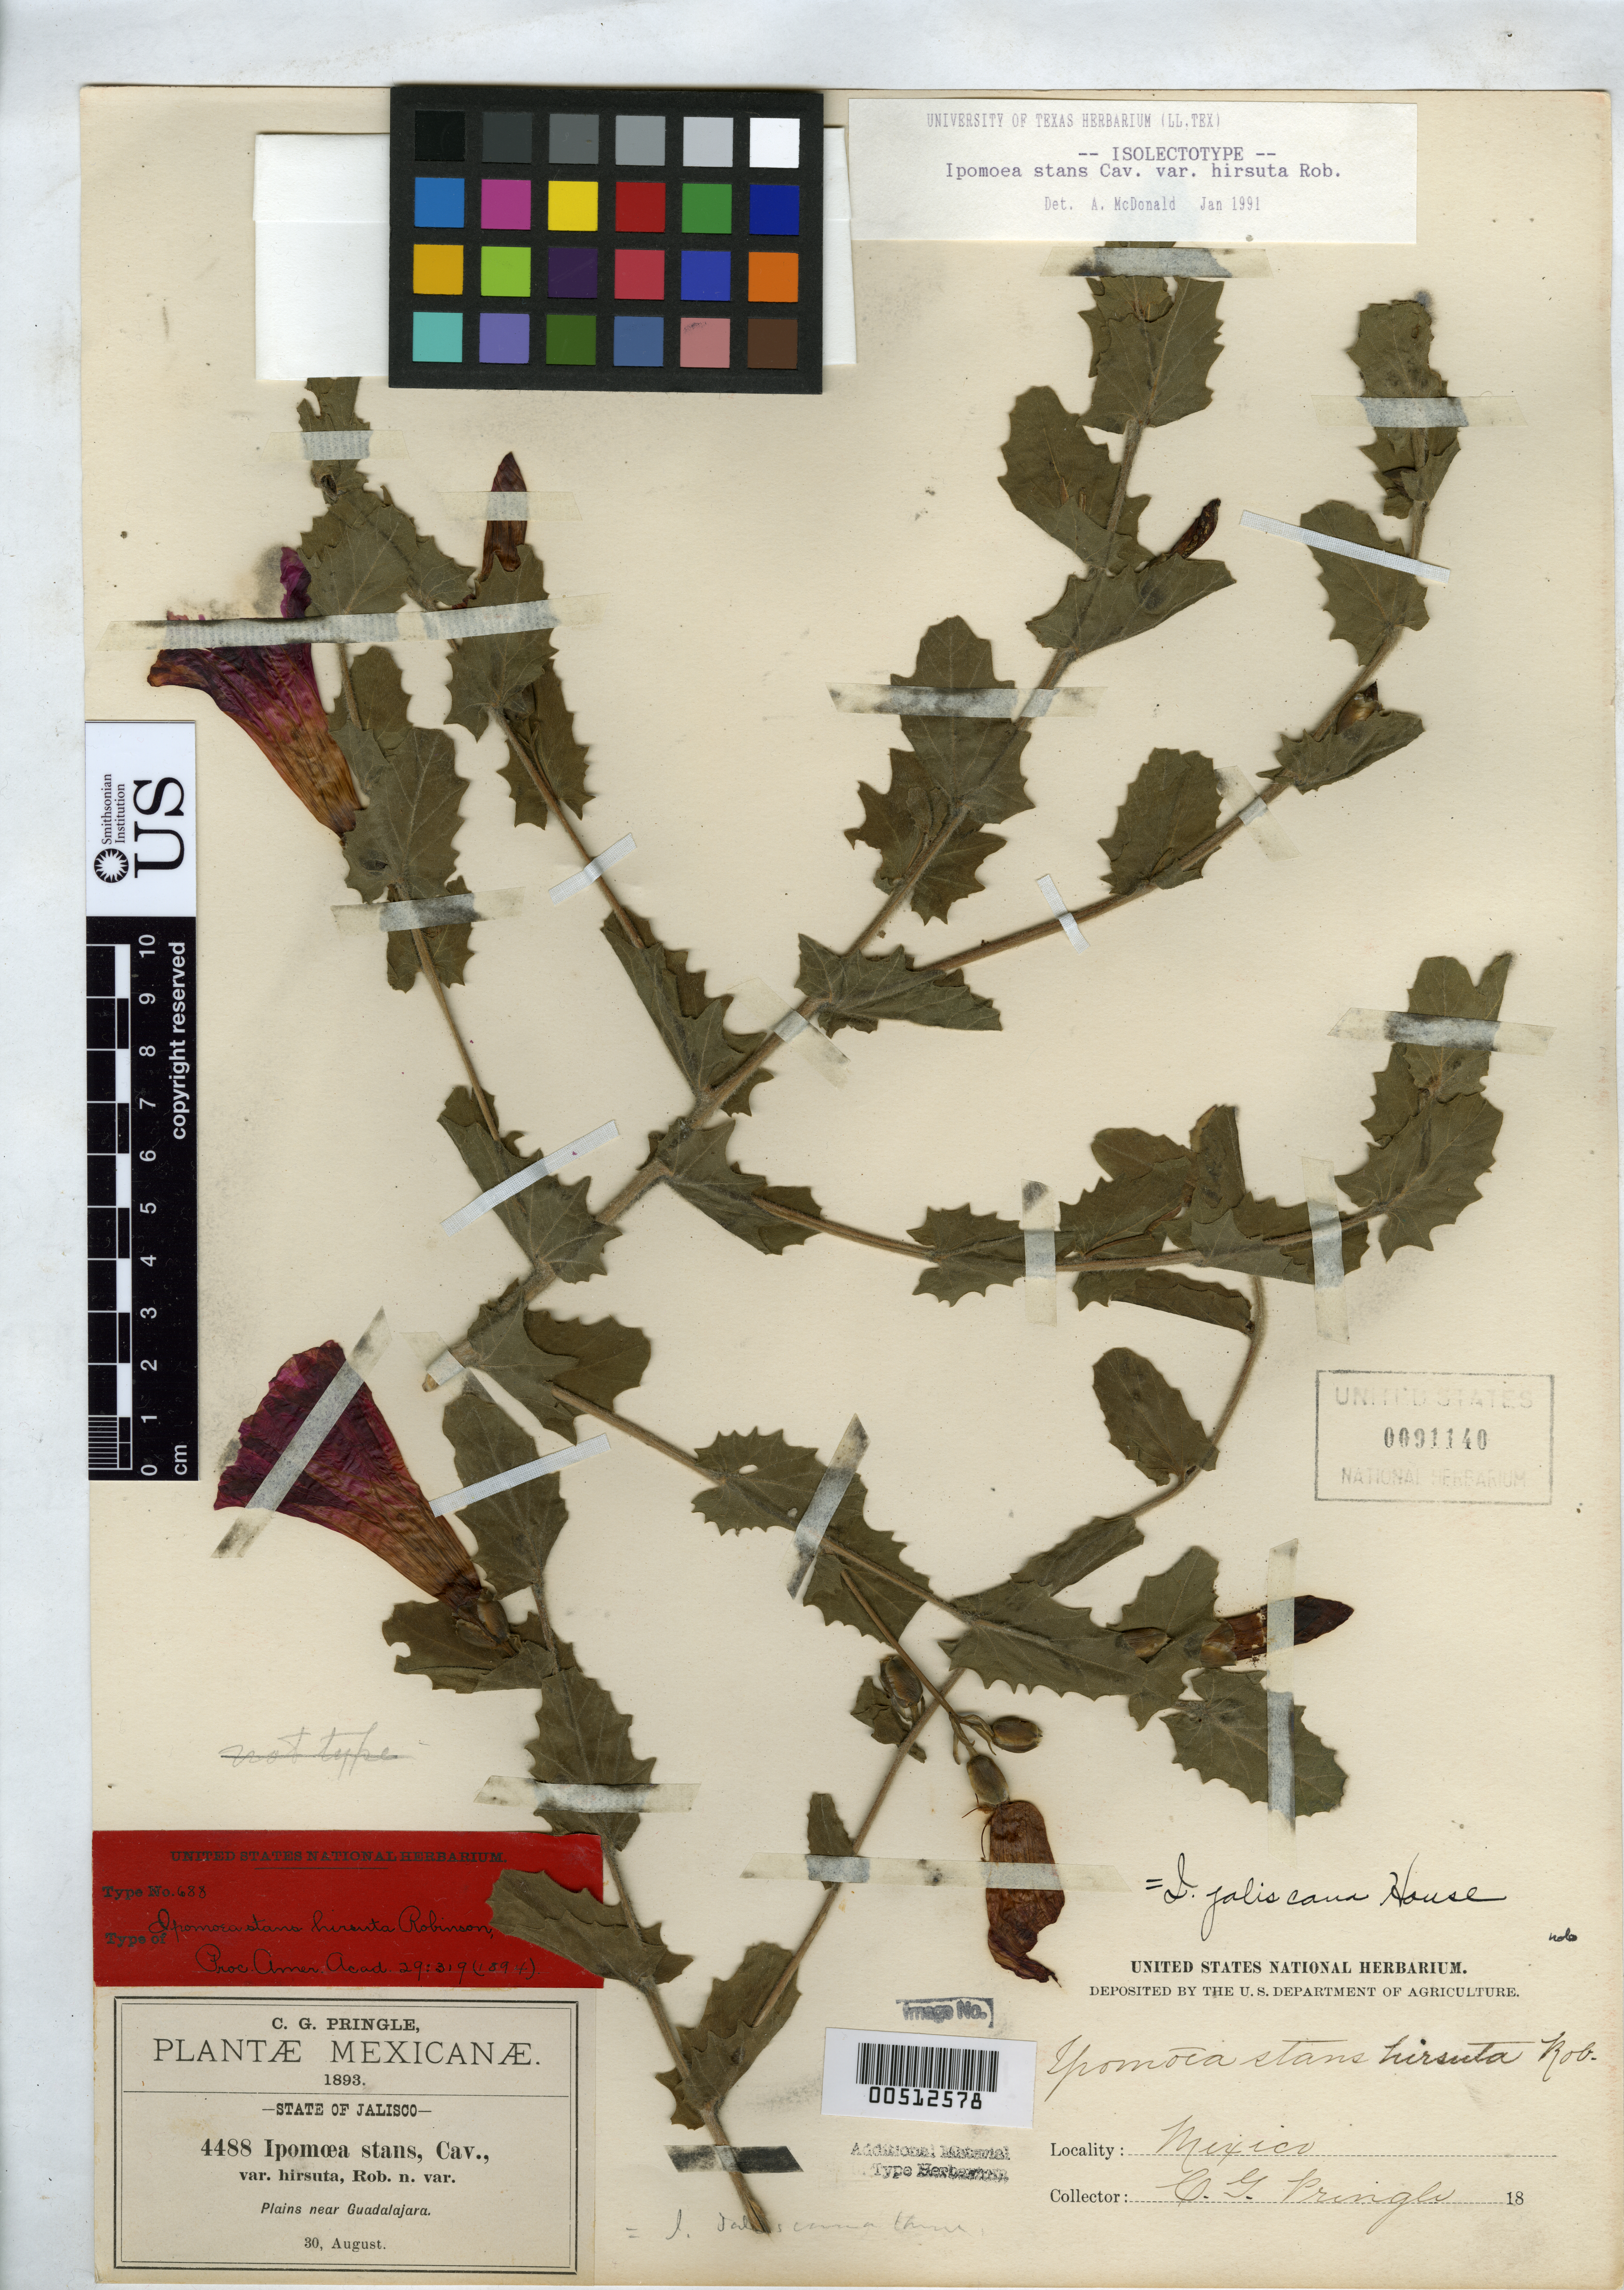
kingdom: Plantae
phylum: Tracheophyta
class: Magnoliopsida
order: Solanales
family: Convolvulaceae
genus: Ipomoea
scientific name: Ipomoea stans var. hirsuta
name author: B.L. Rob.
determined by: McDonald, J. A.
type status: Syntype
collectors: C. G. Pringle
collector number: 4488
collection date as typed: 30 Aug 1893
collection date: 1893-08-30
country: Mexico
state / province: Jalisco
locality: Plains near Guadalajara.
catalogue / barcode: US 91140